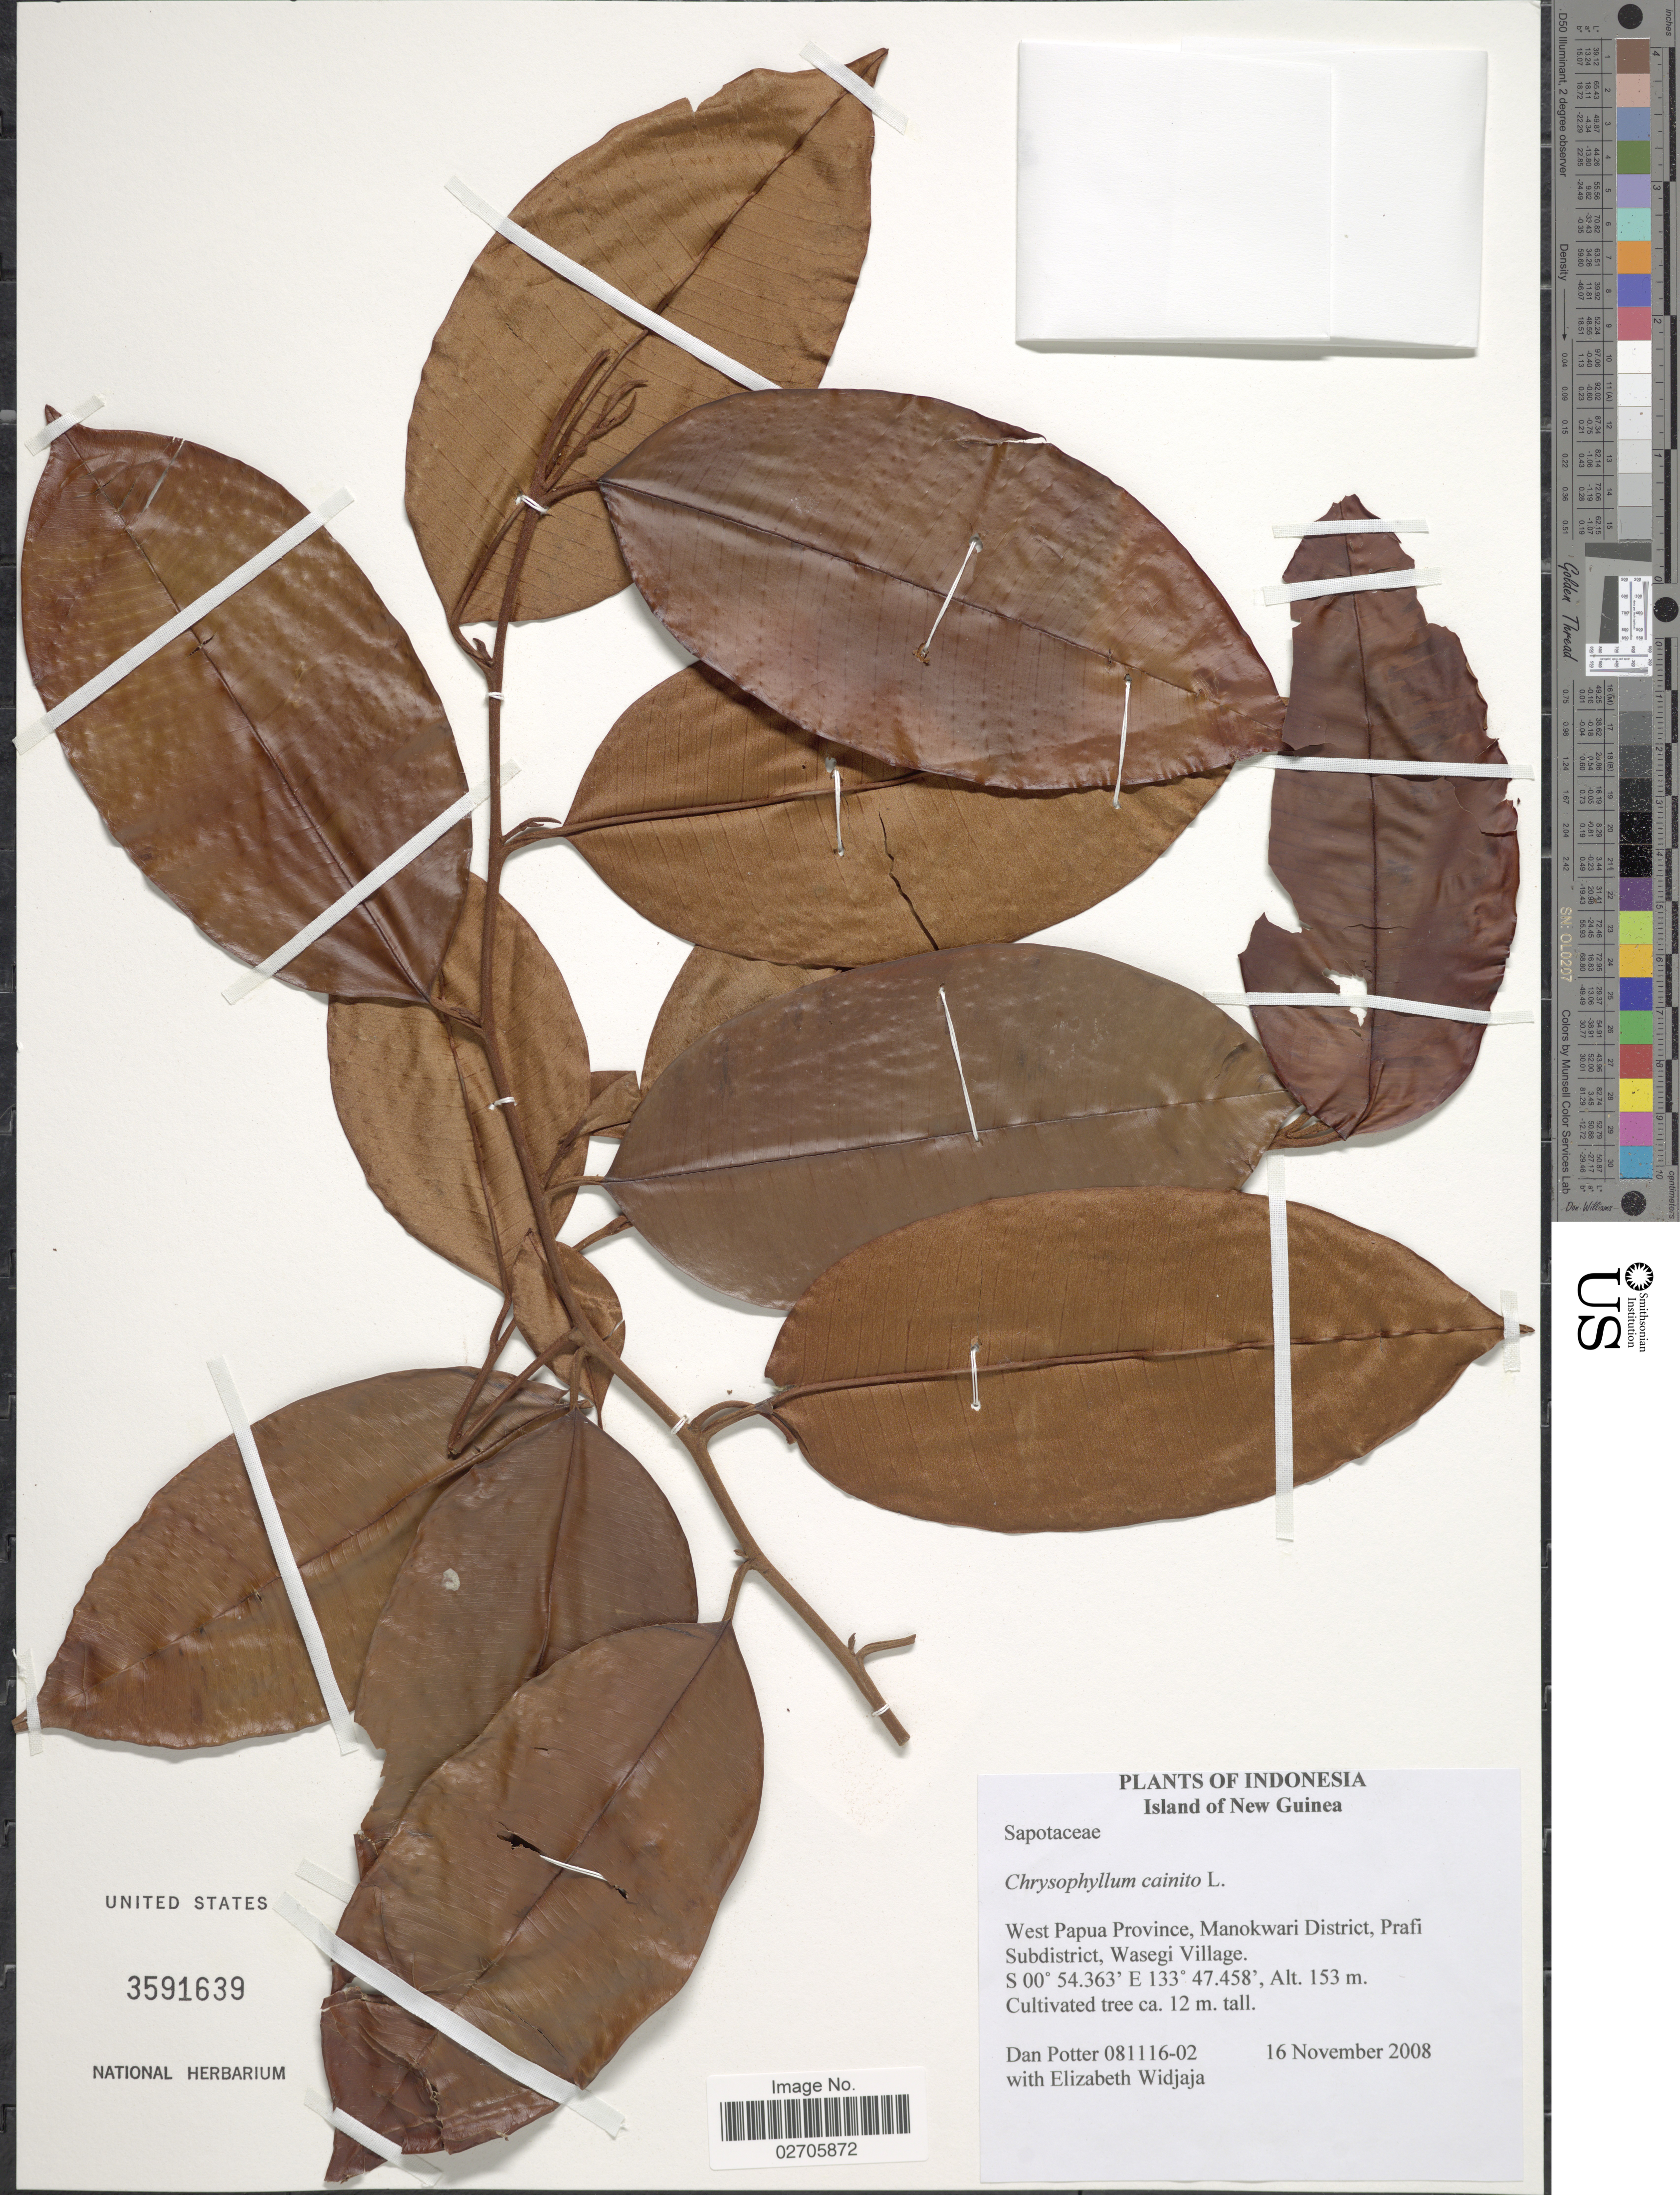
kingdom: Plantae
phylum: Tracheophyta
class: Magnoliopsida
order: Ericales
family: Sapotaceae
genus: Chrysophyllum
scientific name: Chrysophyllum cainito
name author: L.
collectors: D. Potter & E. A. Widjaja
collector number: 081116-02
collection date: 2008-11-16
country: Indonesia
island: New Guinea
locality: Island of New Guinea, West Papua Province, Manokwari District, Prafi Subdistrict, Wasegi Village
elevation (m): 153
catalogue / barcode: US 3591639